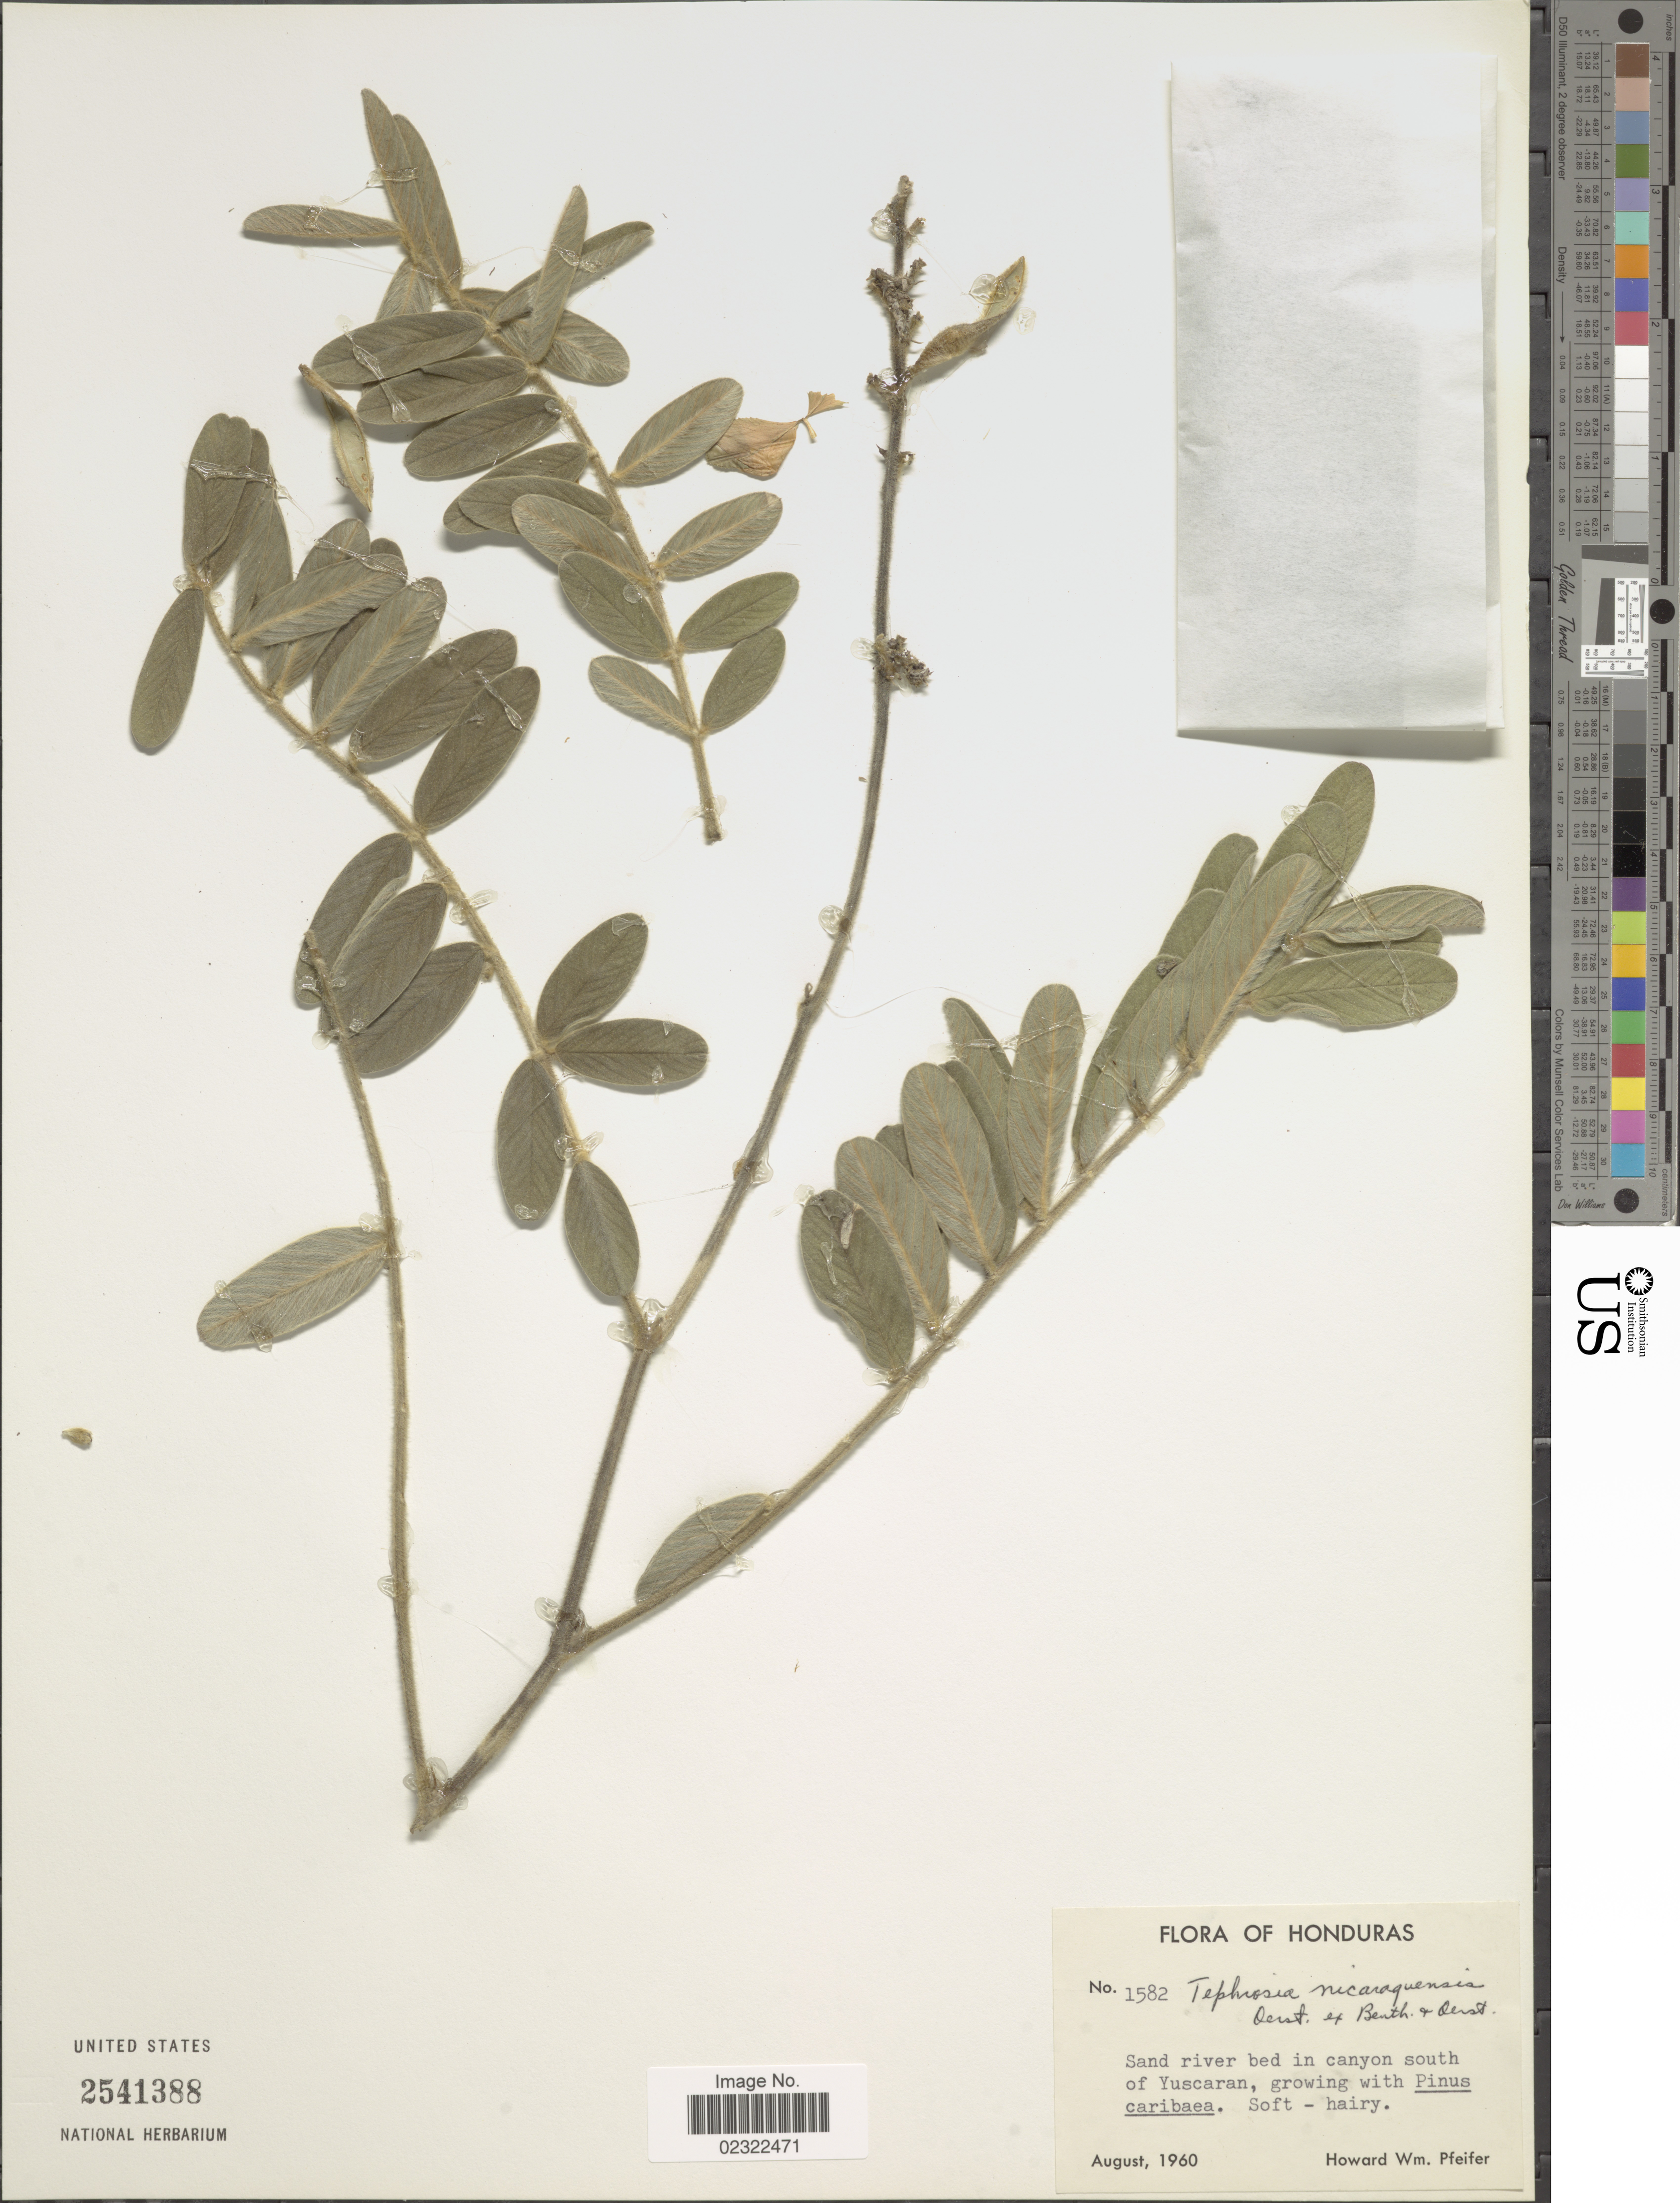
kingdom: Plantae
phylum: Tracheophyta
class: Magnoliopsida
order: Fabales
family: Fabaceae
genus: Tephrosia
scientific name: Tephrosia nicaraguensis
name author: Oerst.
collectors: H. W. Pfeifer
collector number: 1582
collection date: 1960-08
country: Honduras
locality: Sand river bed in canyon south of Yuscaran.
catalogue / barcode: US 2541388